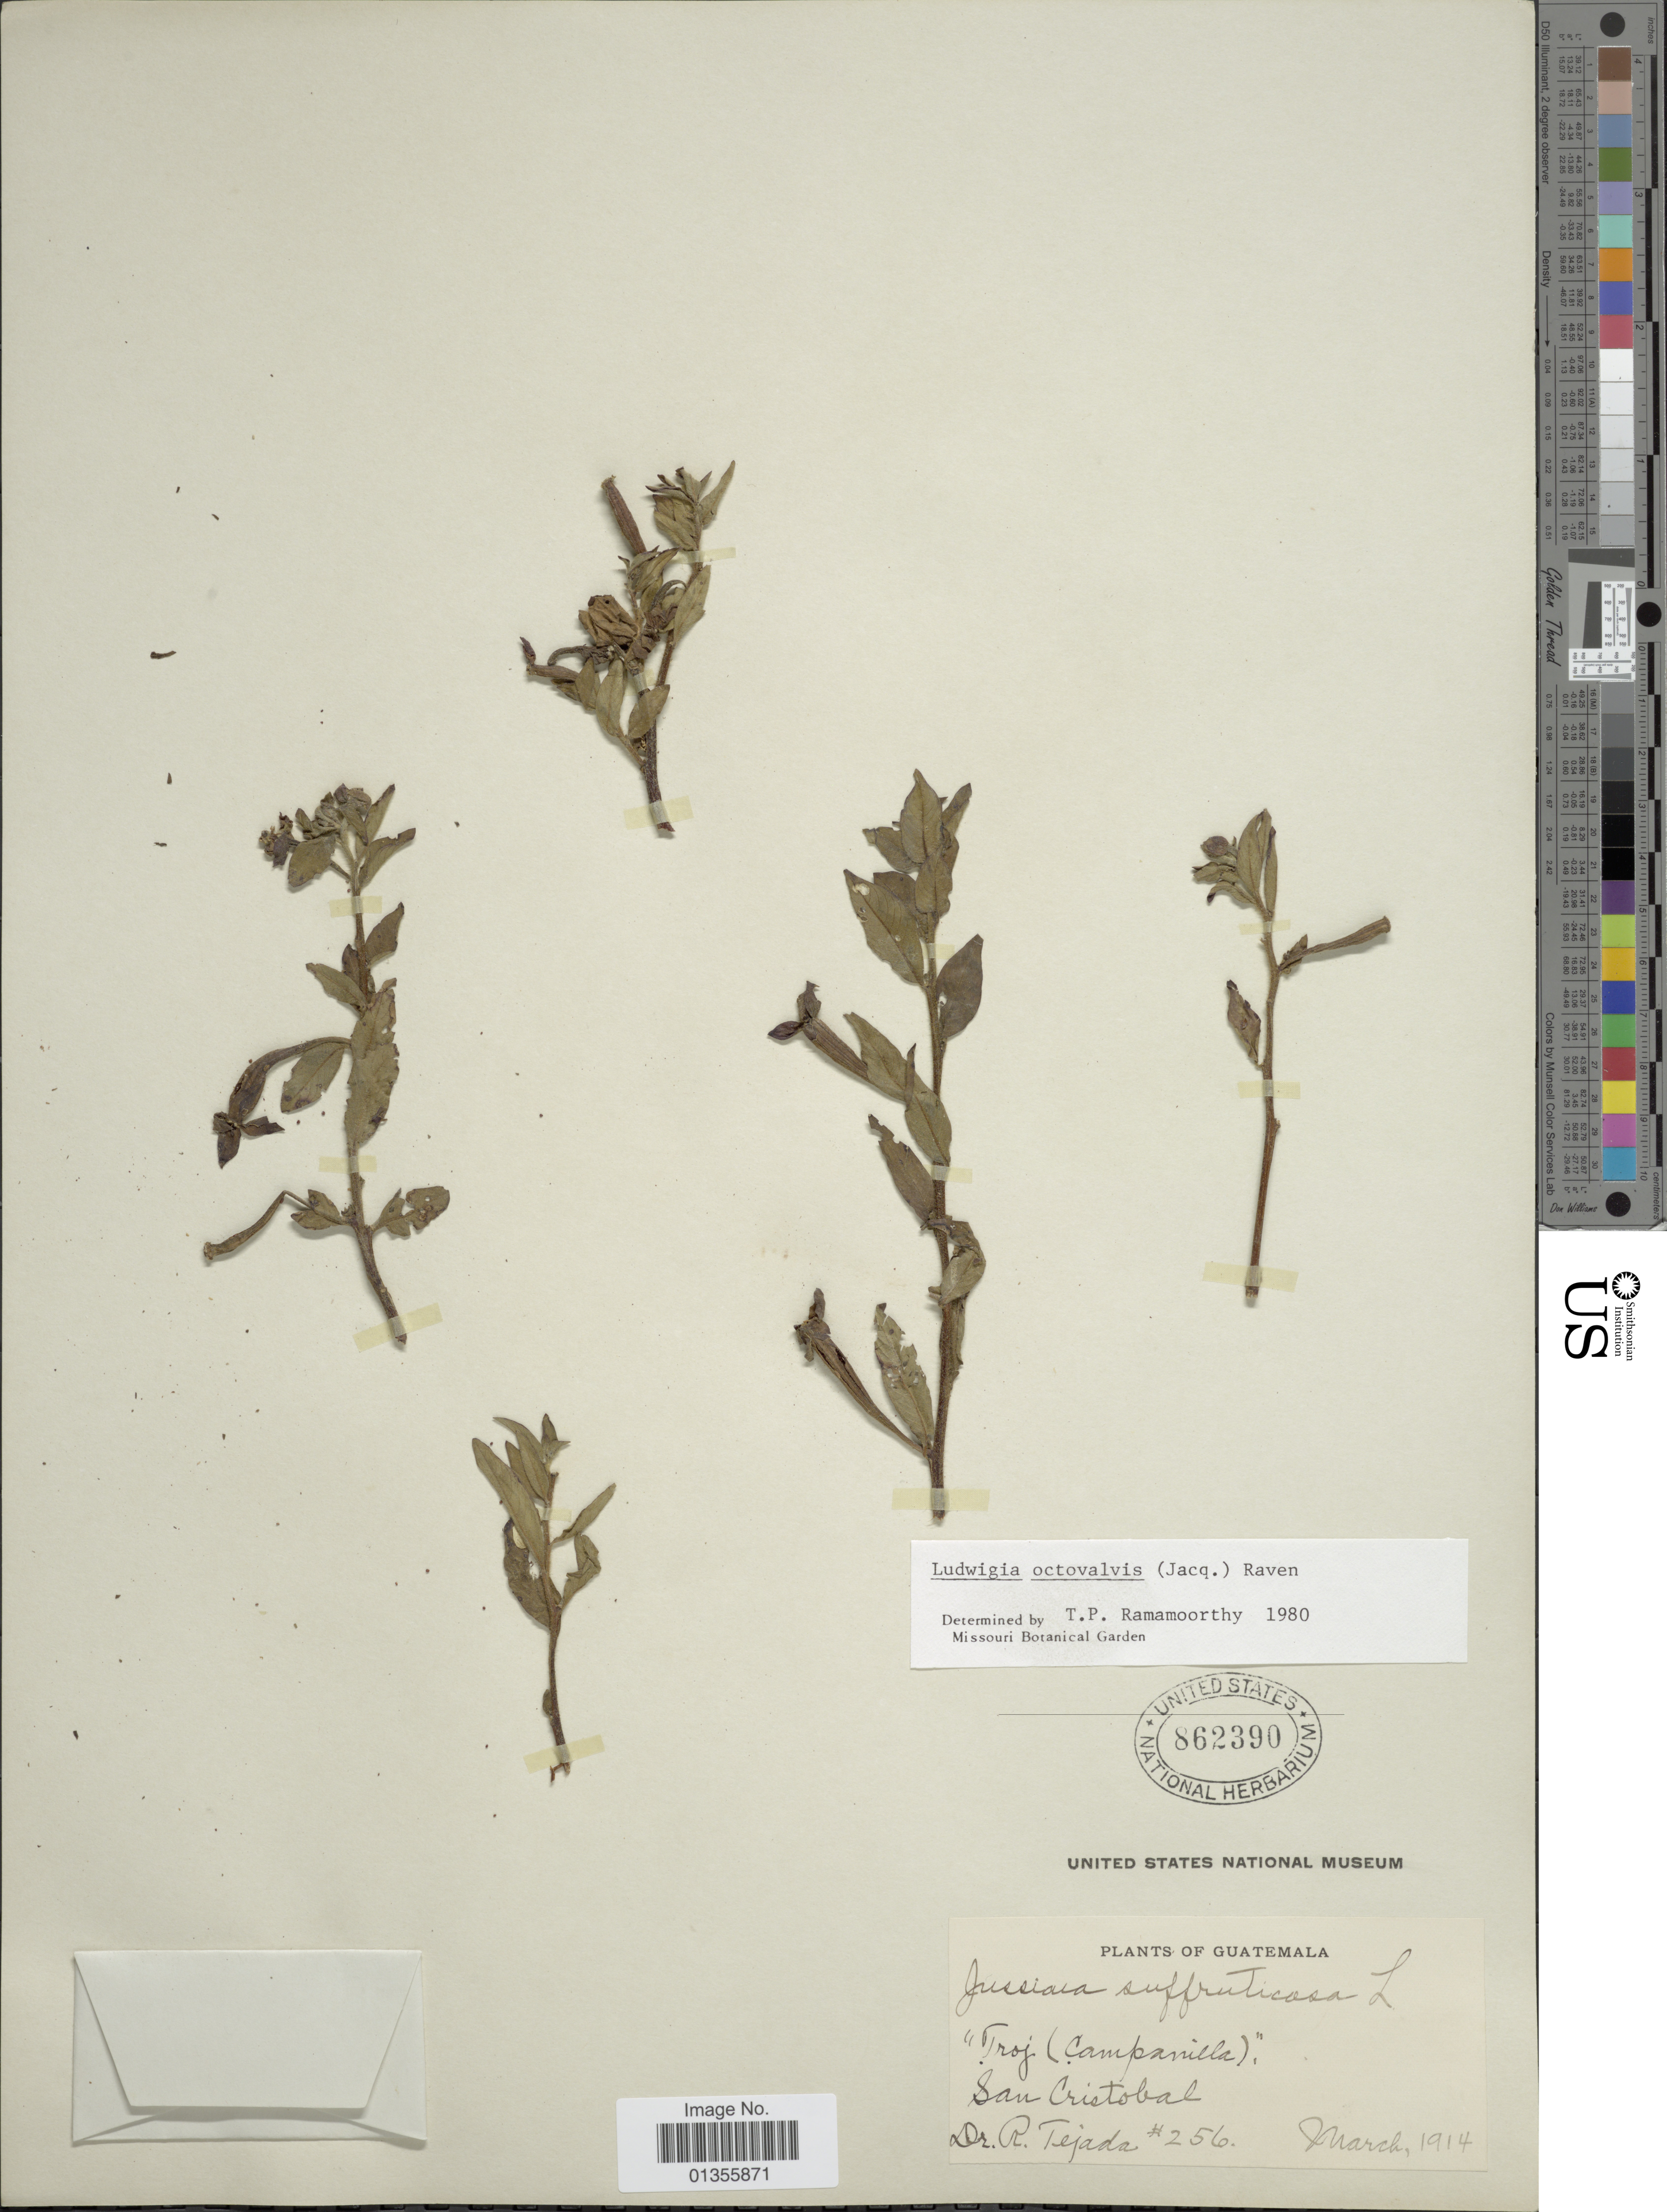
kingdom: Plantae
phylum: Tracheophyta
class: Magnoliopsida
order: Myrtales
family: Onagraceae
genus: Ludwigia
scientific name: Ludwigia octovalvis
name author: (Jacq.) P.H. Raven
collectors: R. Tejada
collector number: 256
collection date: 1914-03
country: Dominican Republic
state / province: San Cristóbal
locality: Troj (Campanilla)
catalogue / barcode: US 862390